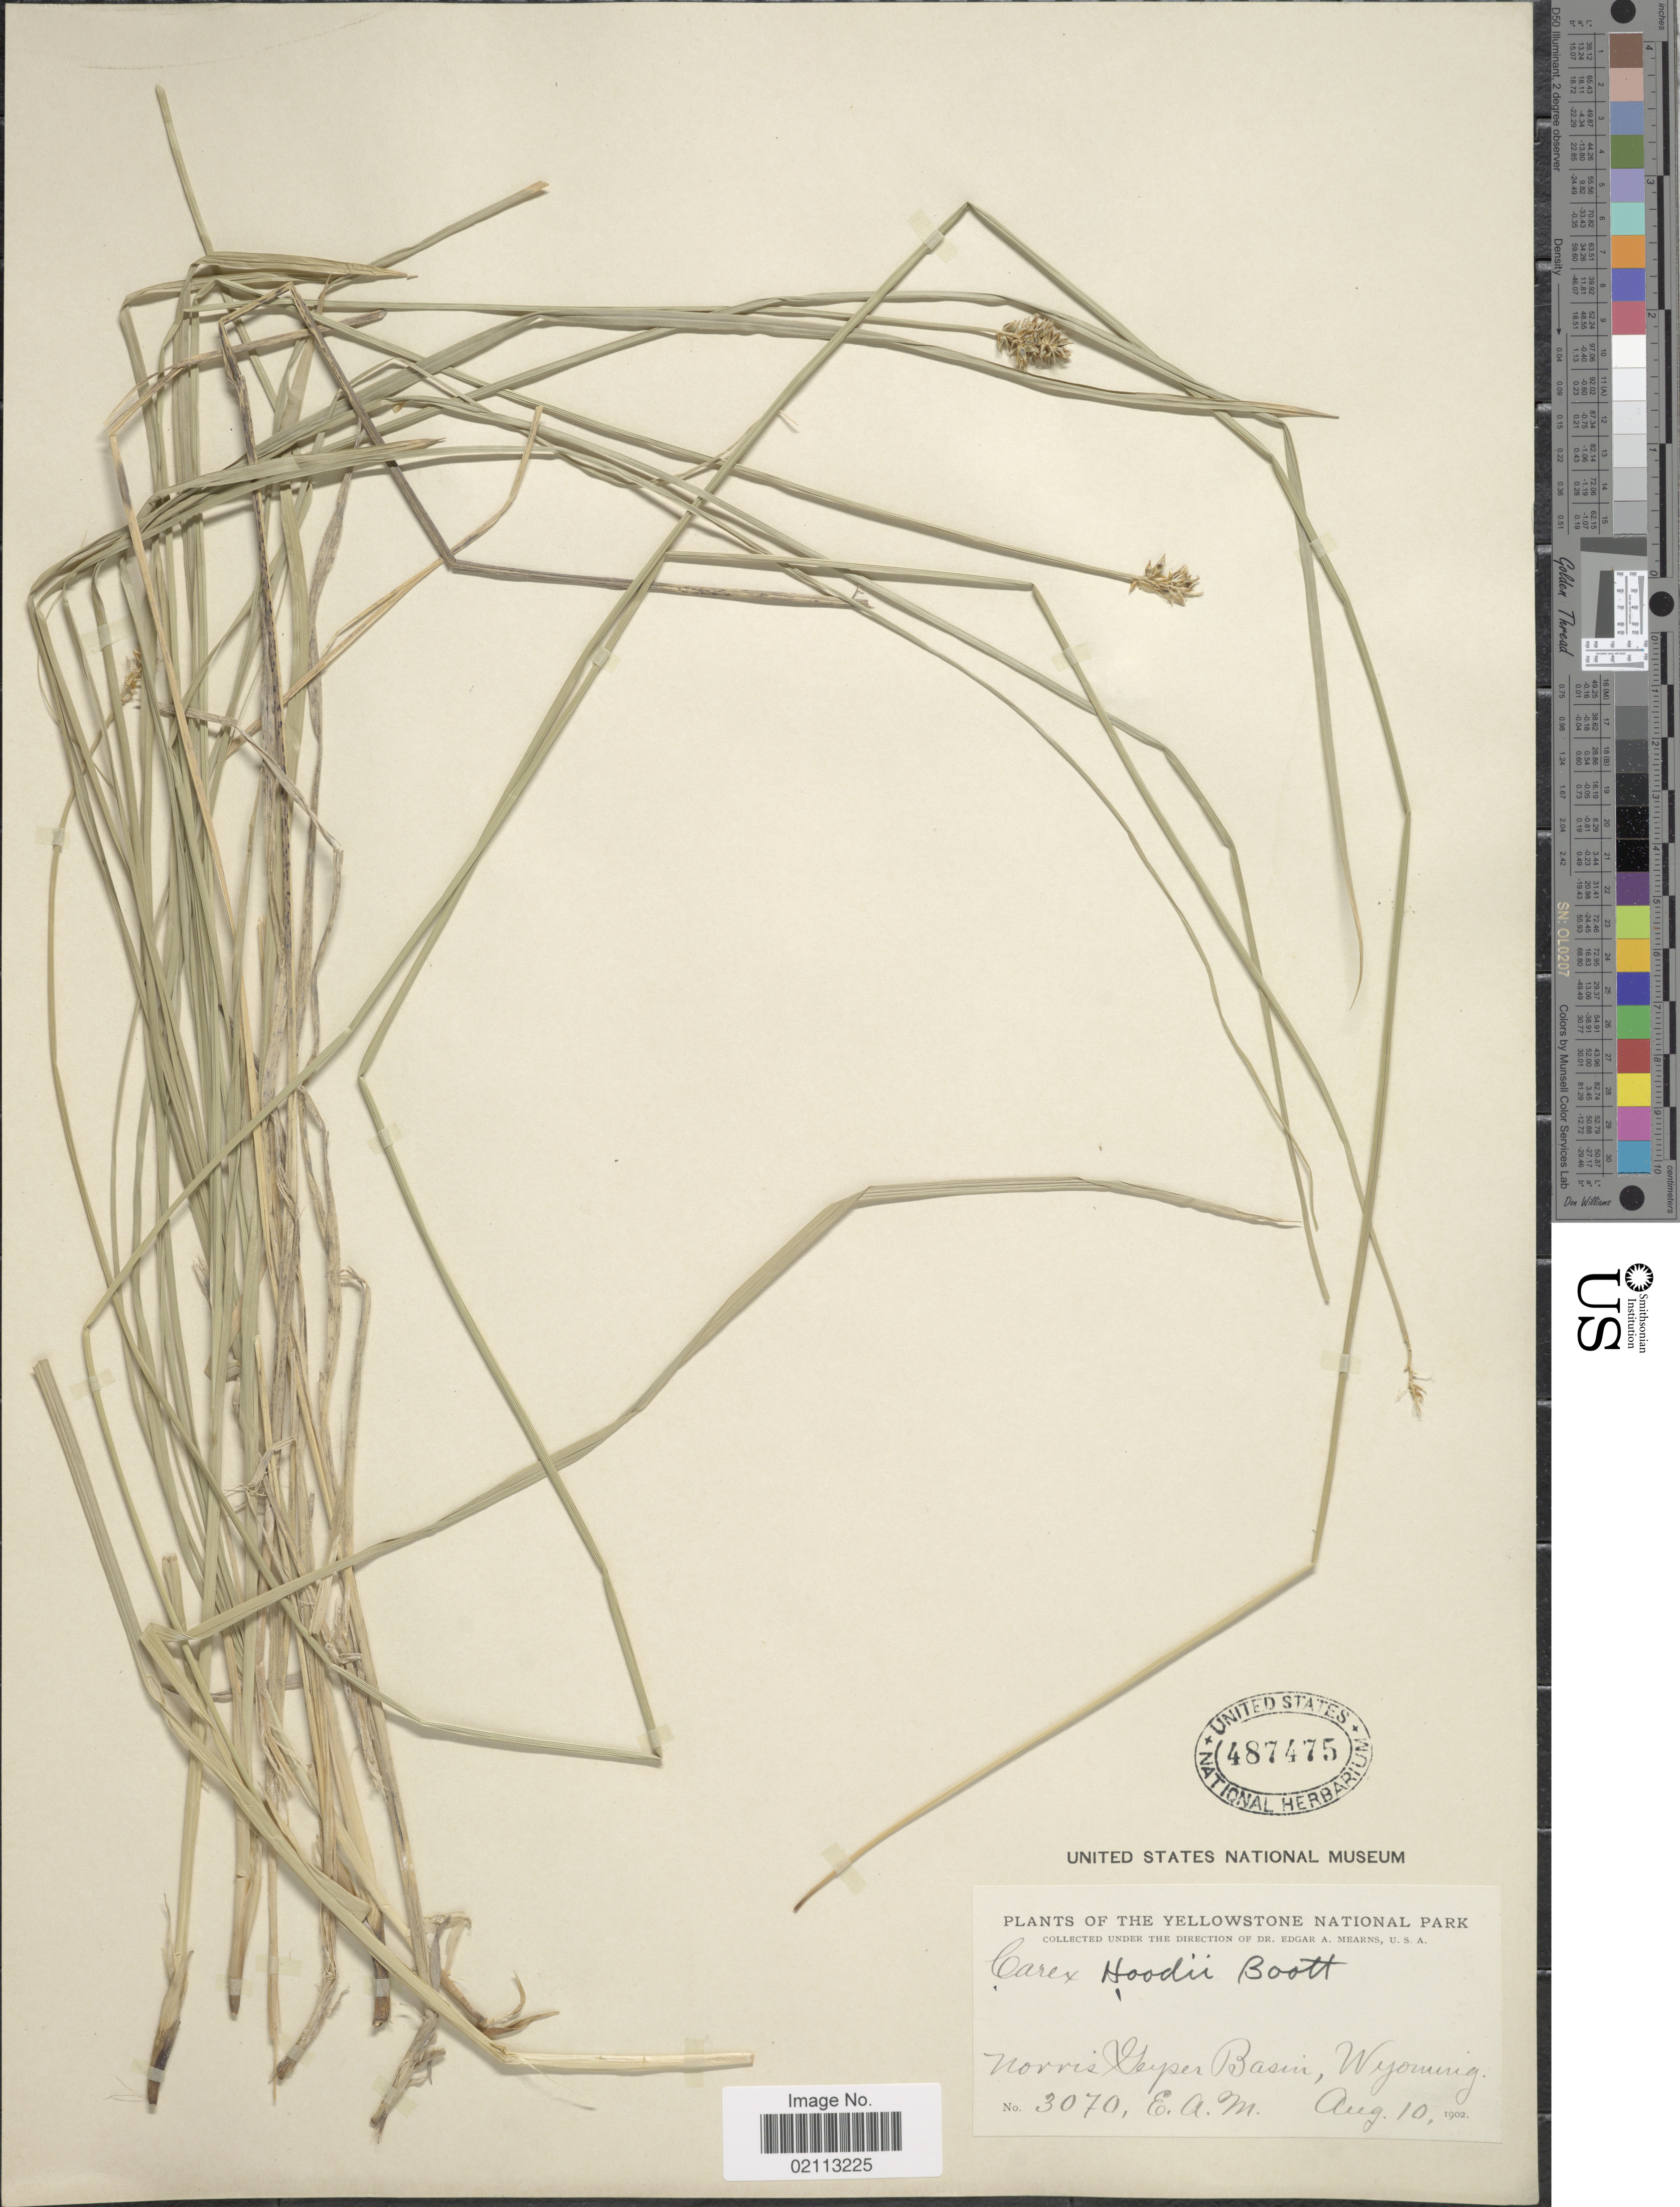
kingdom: Plantae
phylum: Tracheophyta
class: Liliopsida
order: Poales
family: Cyperaceae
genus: Carex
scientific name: Carex hoodii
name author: Boott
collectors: E. A. Mearns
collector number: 3070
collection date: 1902-08-10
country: United States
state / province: Wyoming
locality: Yellowstone National Park, Norris Geyser Basin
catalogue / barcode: US 487475